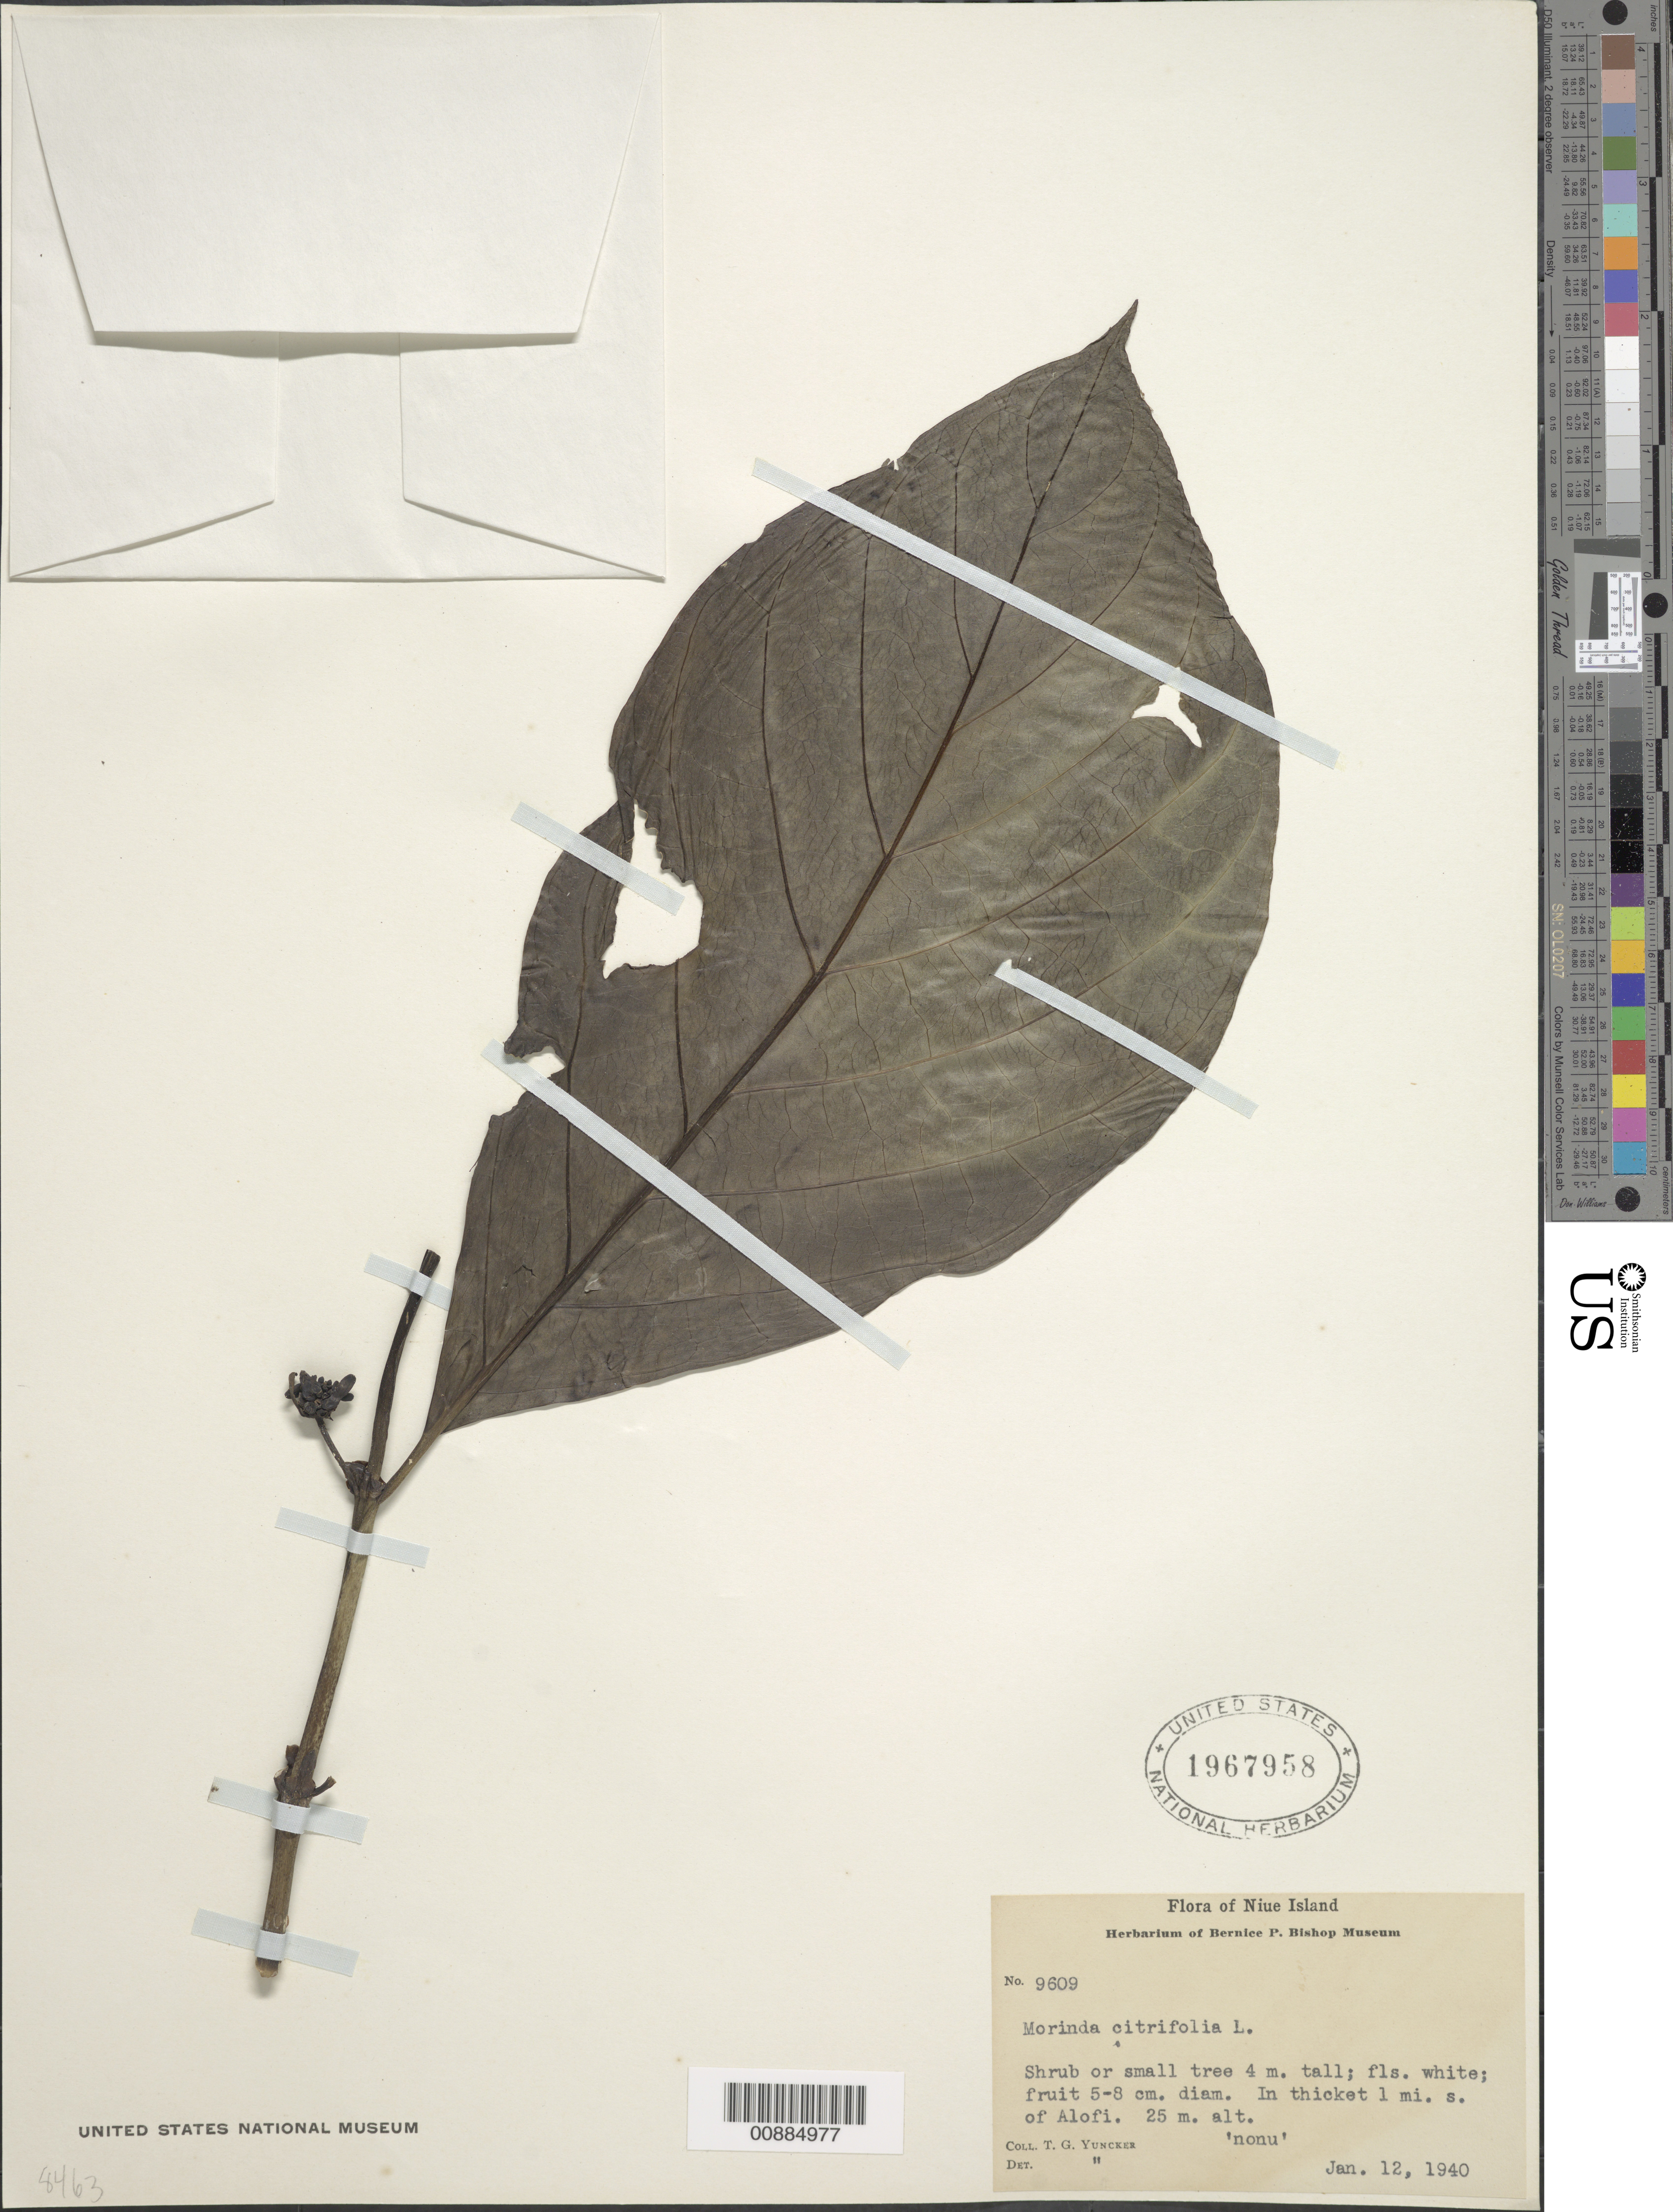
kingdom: Plantae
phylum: Tracheophyta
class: Magnoliopsida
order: Gentianales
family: Rubiaceae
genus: Morinda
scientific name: Morinda citrifolia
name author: L.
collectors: T. G. Yuncker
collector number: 9609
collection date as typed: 12 Jan 1940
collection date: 1940-01-12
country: New Zealand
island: Niue I.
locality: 1 mi. s. of Alofi.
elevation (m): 25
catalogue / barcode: US 1967958